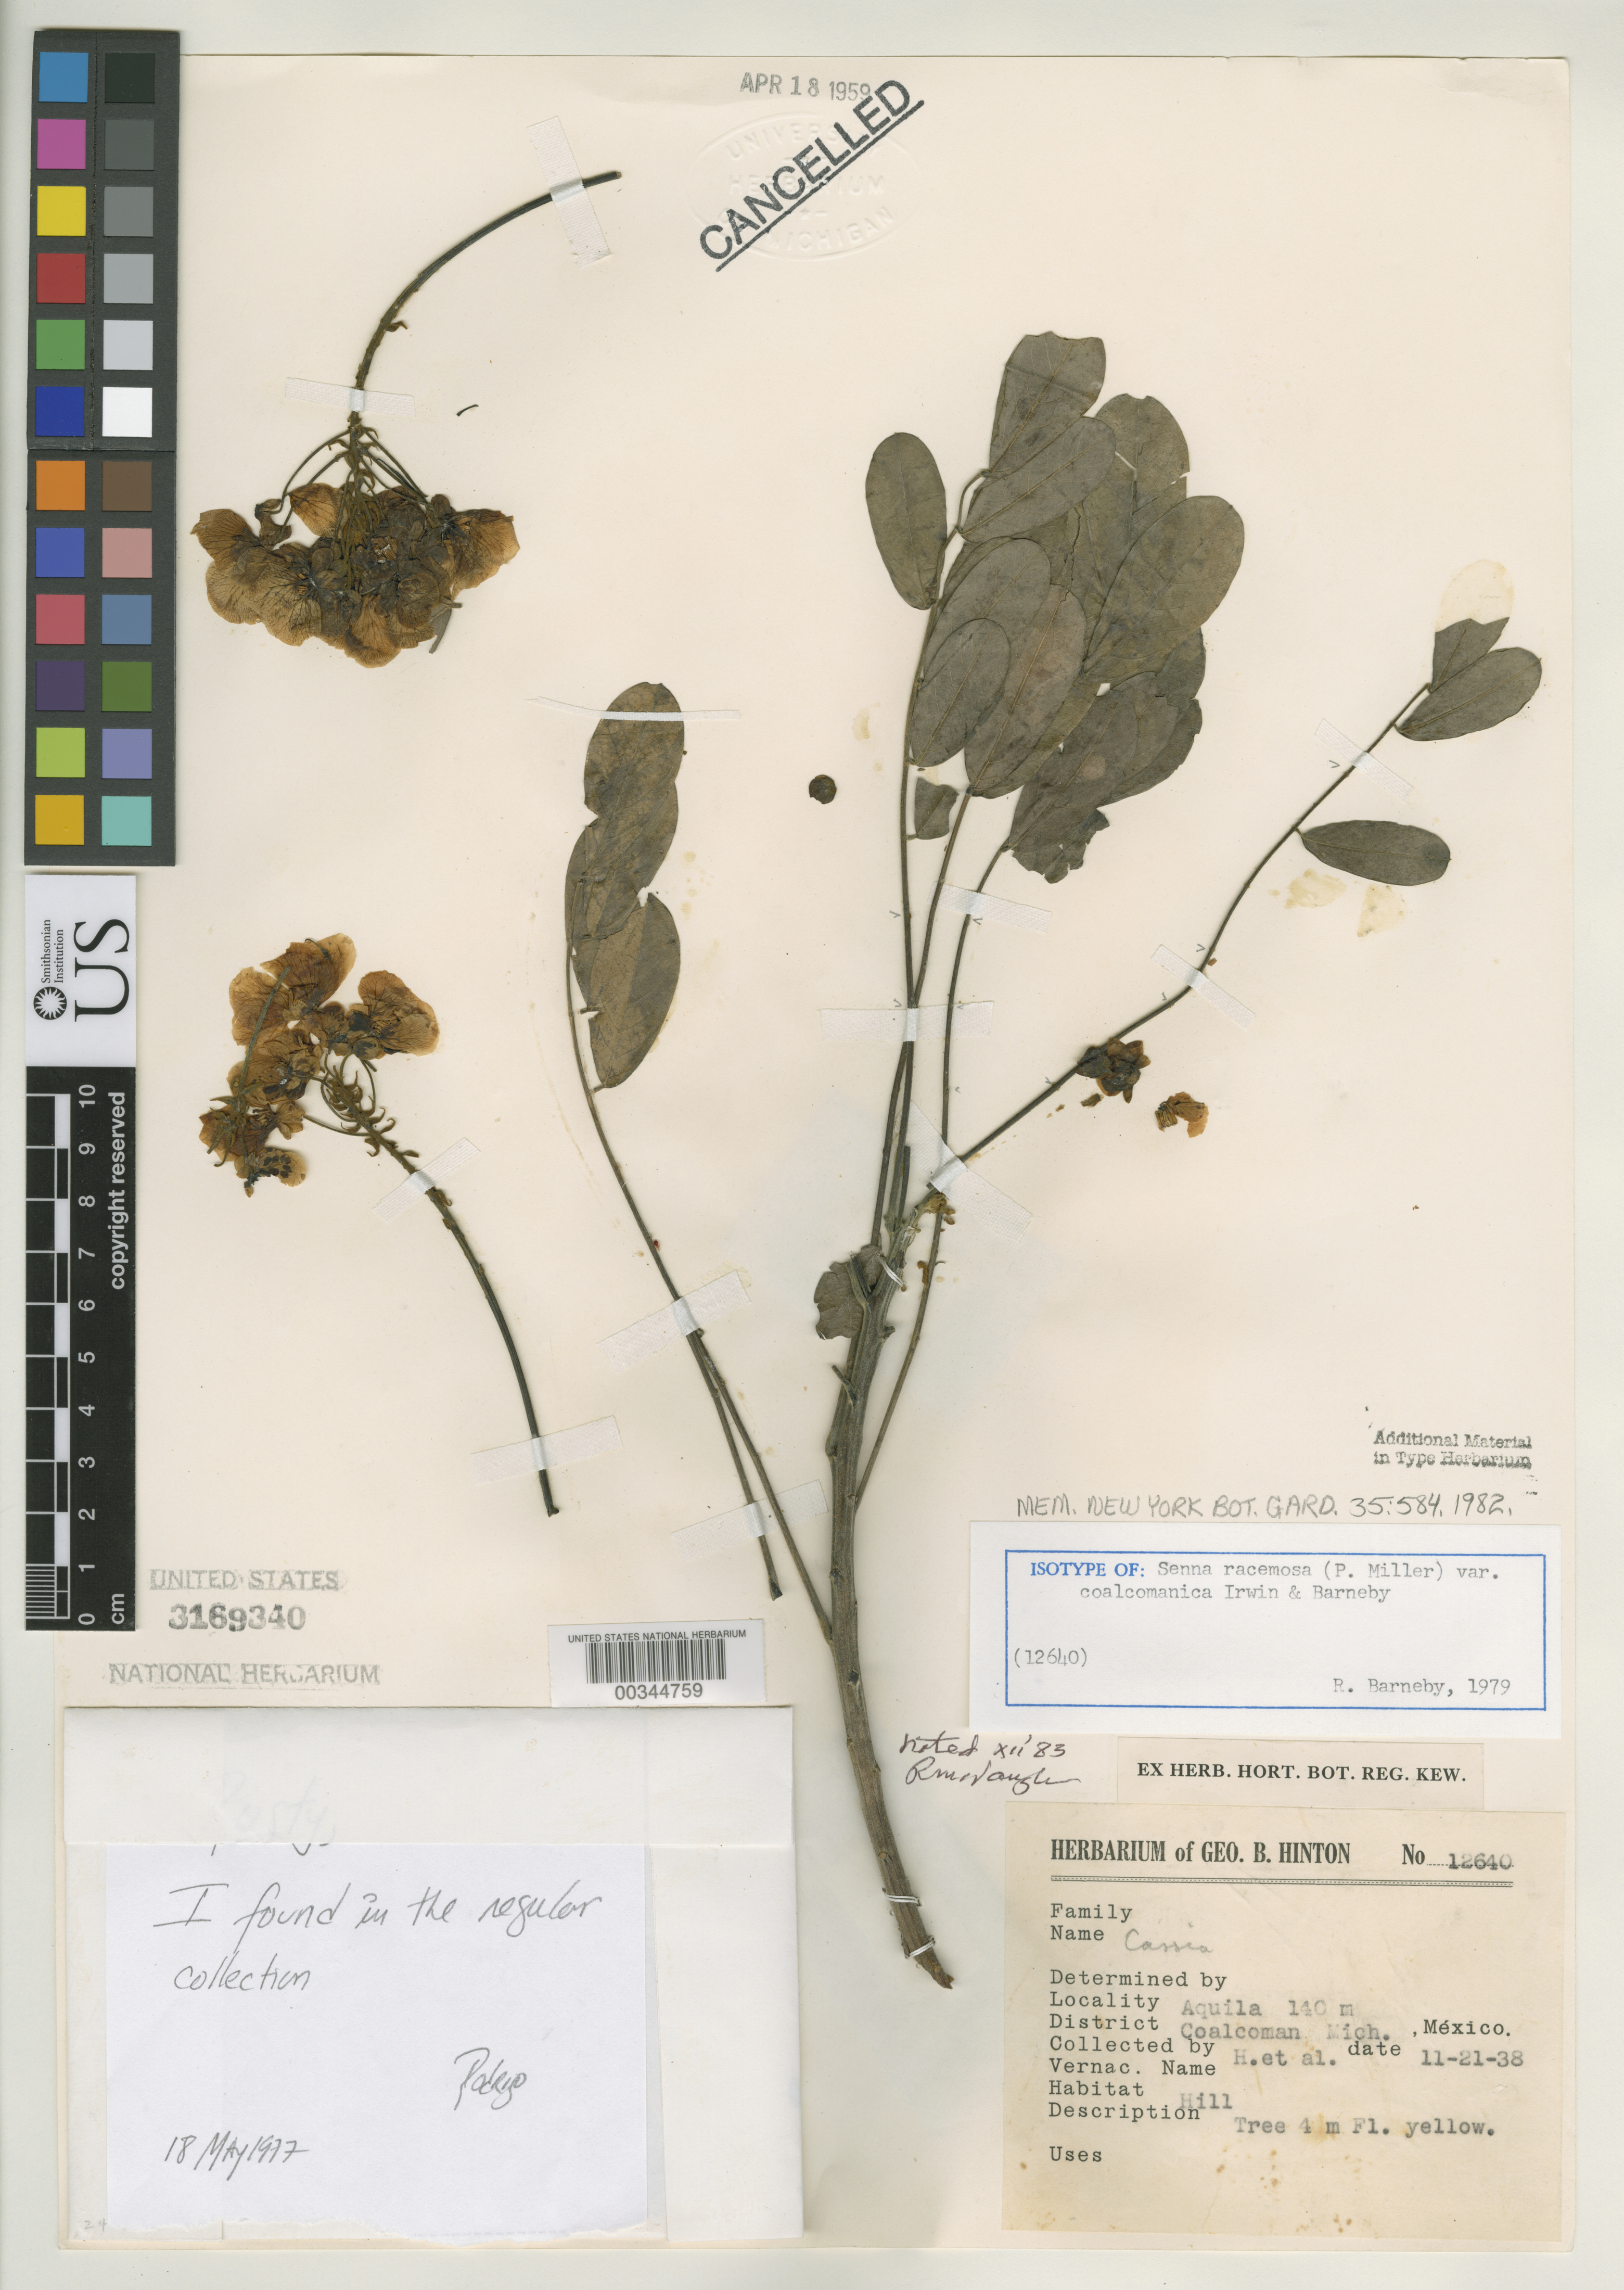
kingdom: Plantae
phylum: Tracheophyta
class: Magnoliopsida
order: Fabales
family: Fabaceae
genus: Senna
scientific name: Senna racemosa var. coalcomanica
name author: H.S. Irwin & Barneby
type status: Isotype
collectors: G. B. Hinton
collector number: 12640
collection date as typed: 21 Nov 1938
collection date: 1938-11-21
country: Mexico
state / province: Michoacán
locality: Aquila.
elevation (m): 140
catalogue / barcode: US 3169340